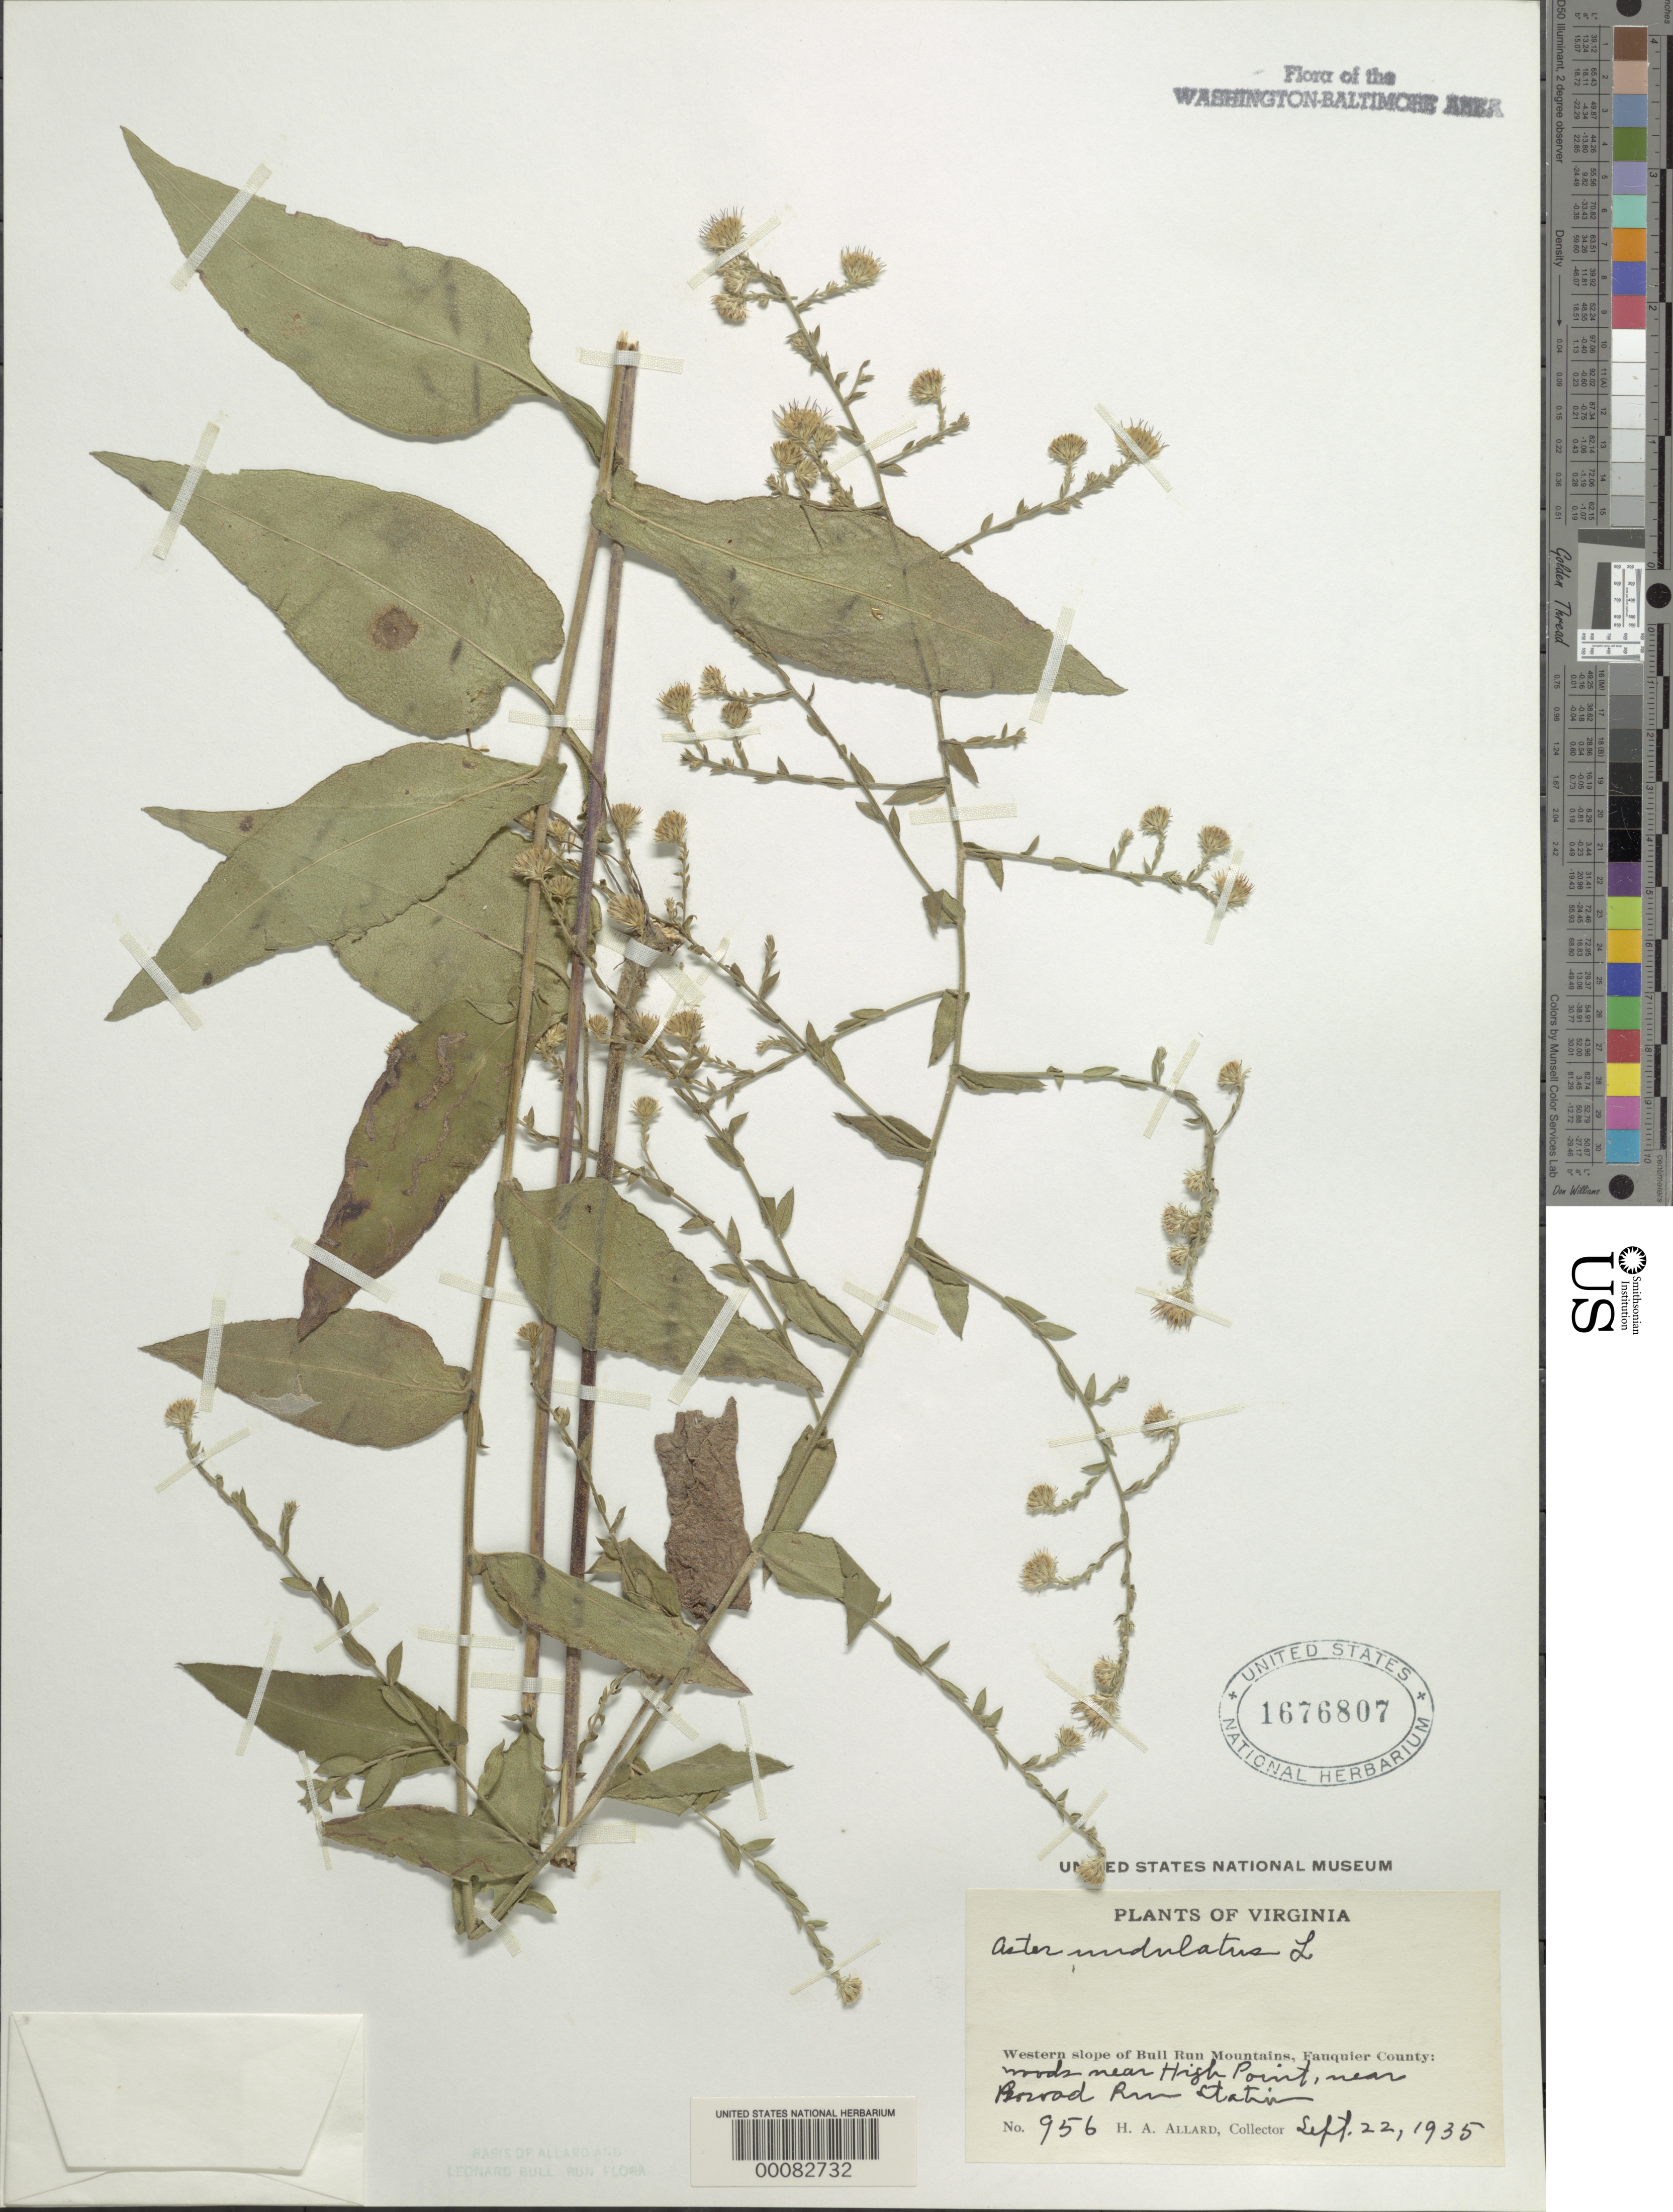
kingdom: Plantae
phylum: Tracheophyta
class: Magnoliopsida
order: Asterales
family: Asteraceae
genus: Symphyotrichum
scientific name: Symphyotrichum undulatum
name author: (L.) G.L. Nesom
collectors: H. A. Allard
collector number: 956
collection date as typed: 22 Sep 1935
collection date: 1935-09-22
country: United States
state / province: Virginia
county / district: Fauquier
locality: Near Broad Run Station western slope of Bull Run Mountains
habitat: Woods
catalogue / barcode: US 1676807